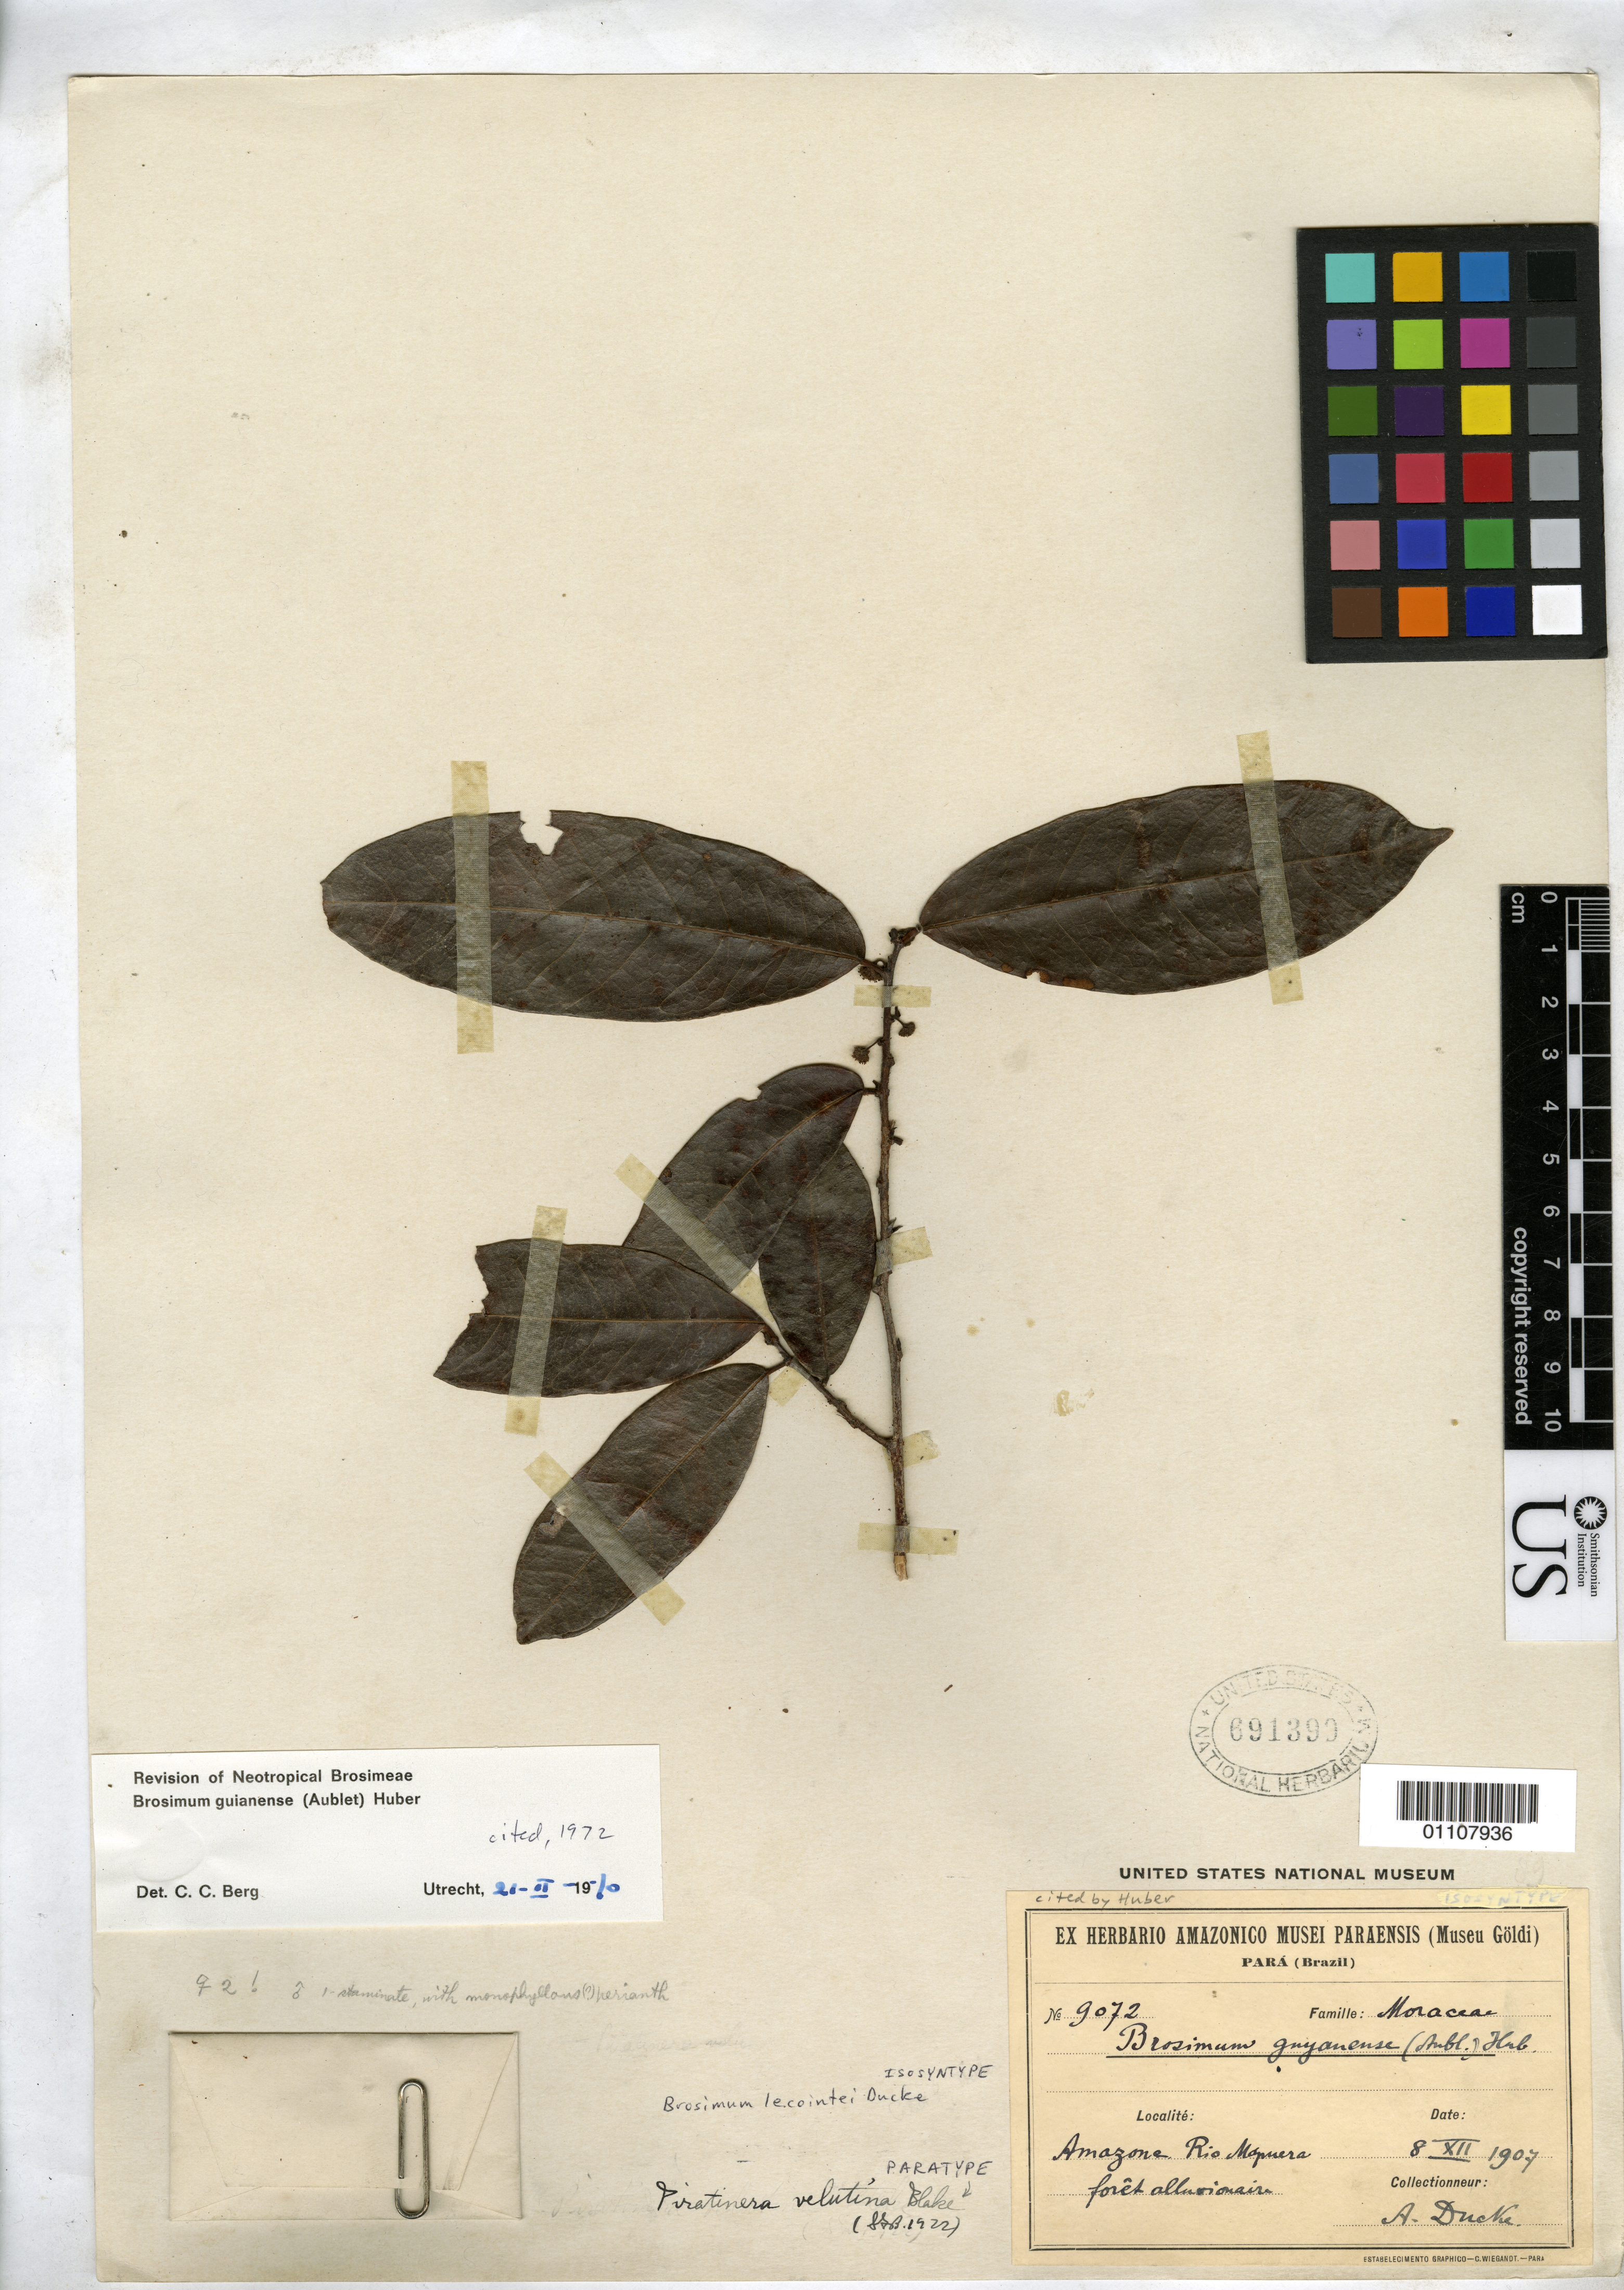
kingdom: Plantae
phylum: Tracheophyta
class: Magnoliopsida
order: Rosales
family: Moraceae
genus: Brosimum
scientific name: Brosimum lecointei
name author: Ducke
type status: Isosyntype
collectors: A. Ducke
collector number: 9072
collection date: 1907-12-08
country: Brazil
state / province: Amazonas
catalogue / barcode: US 691399